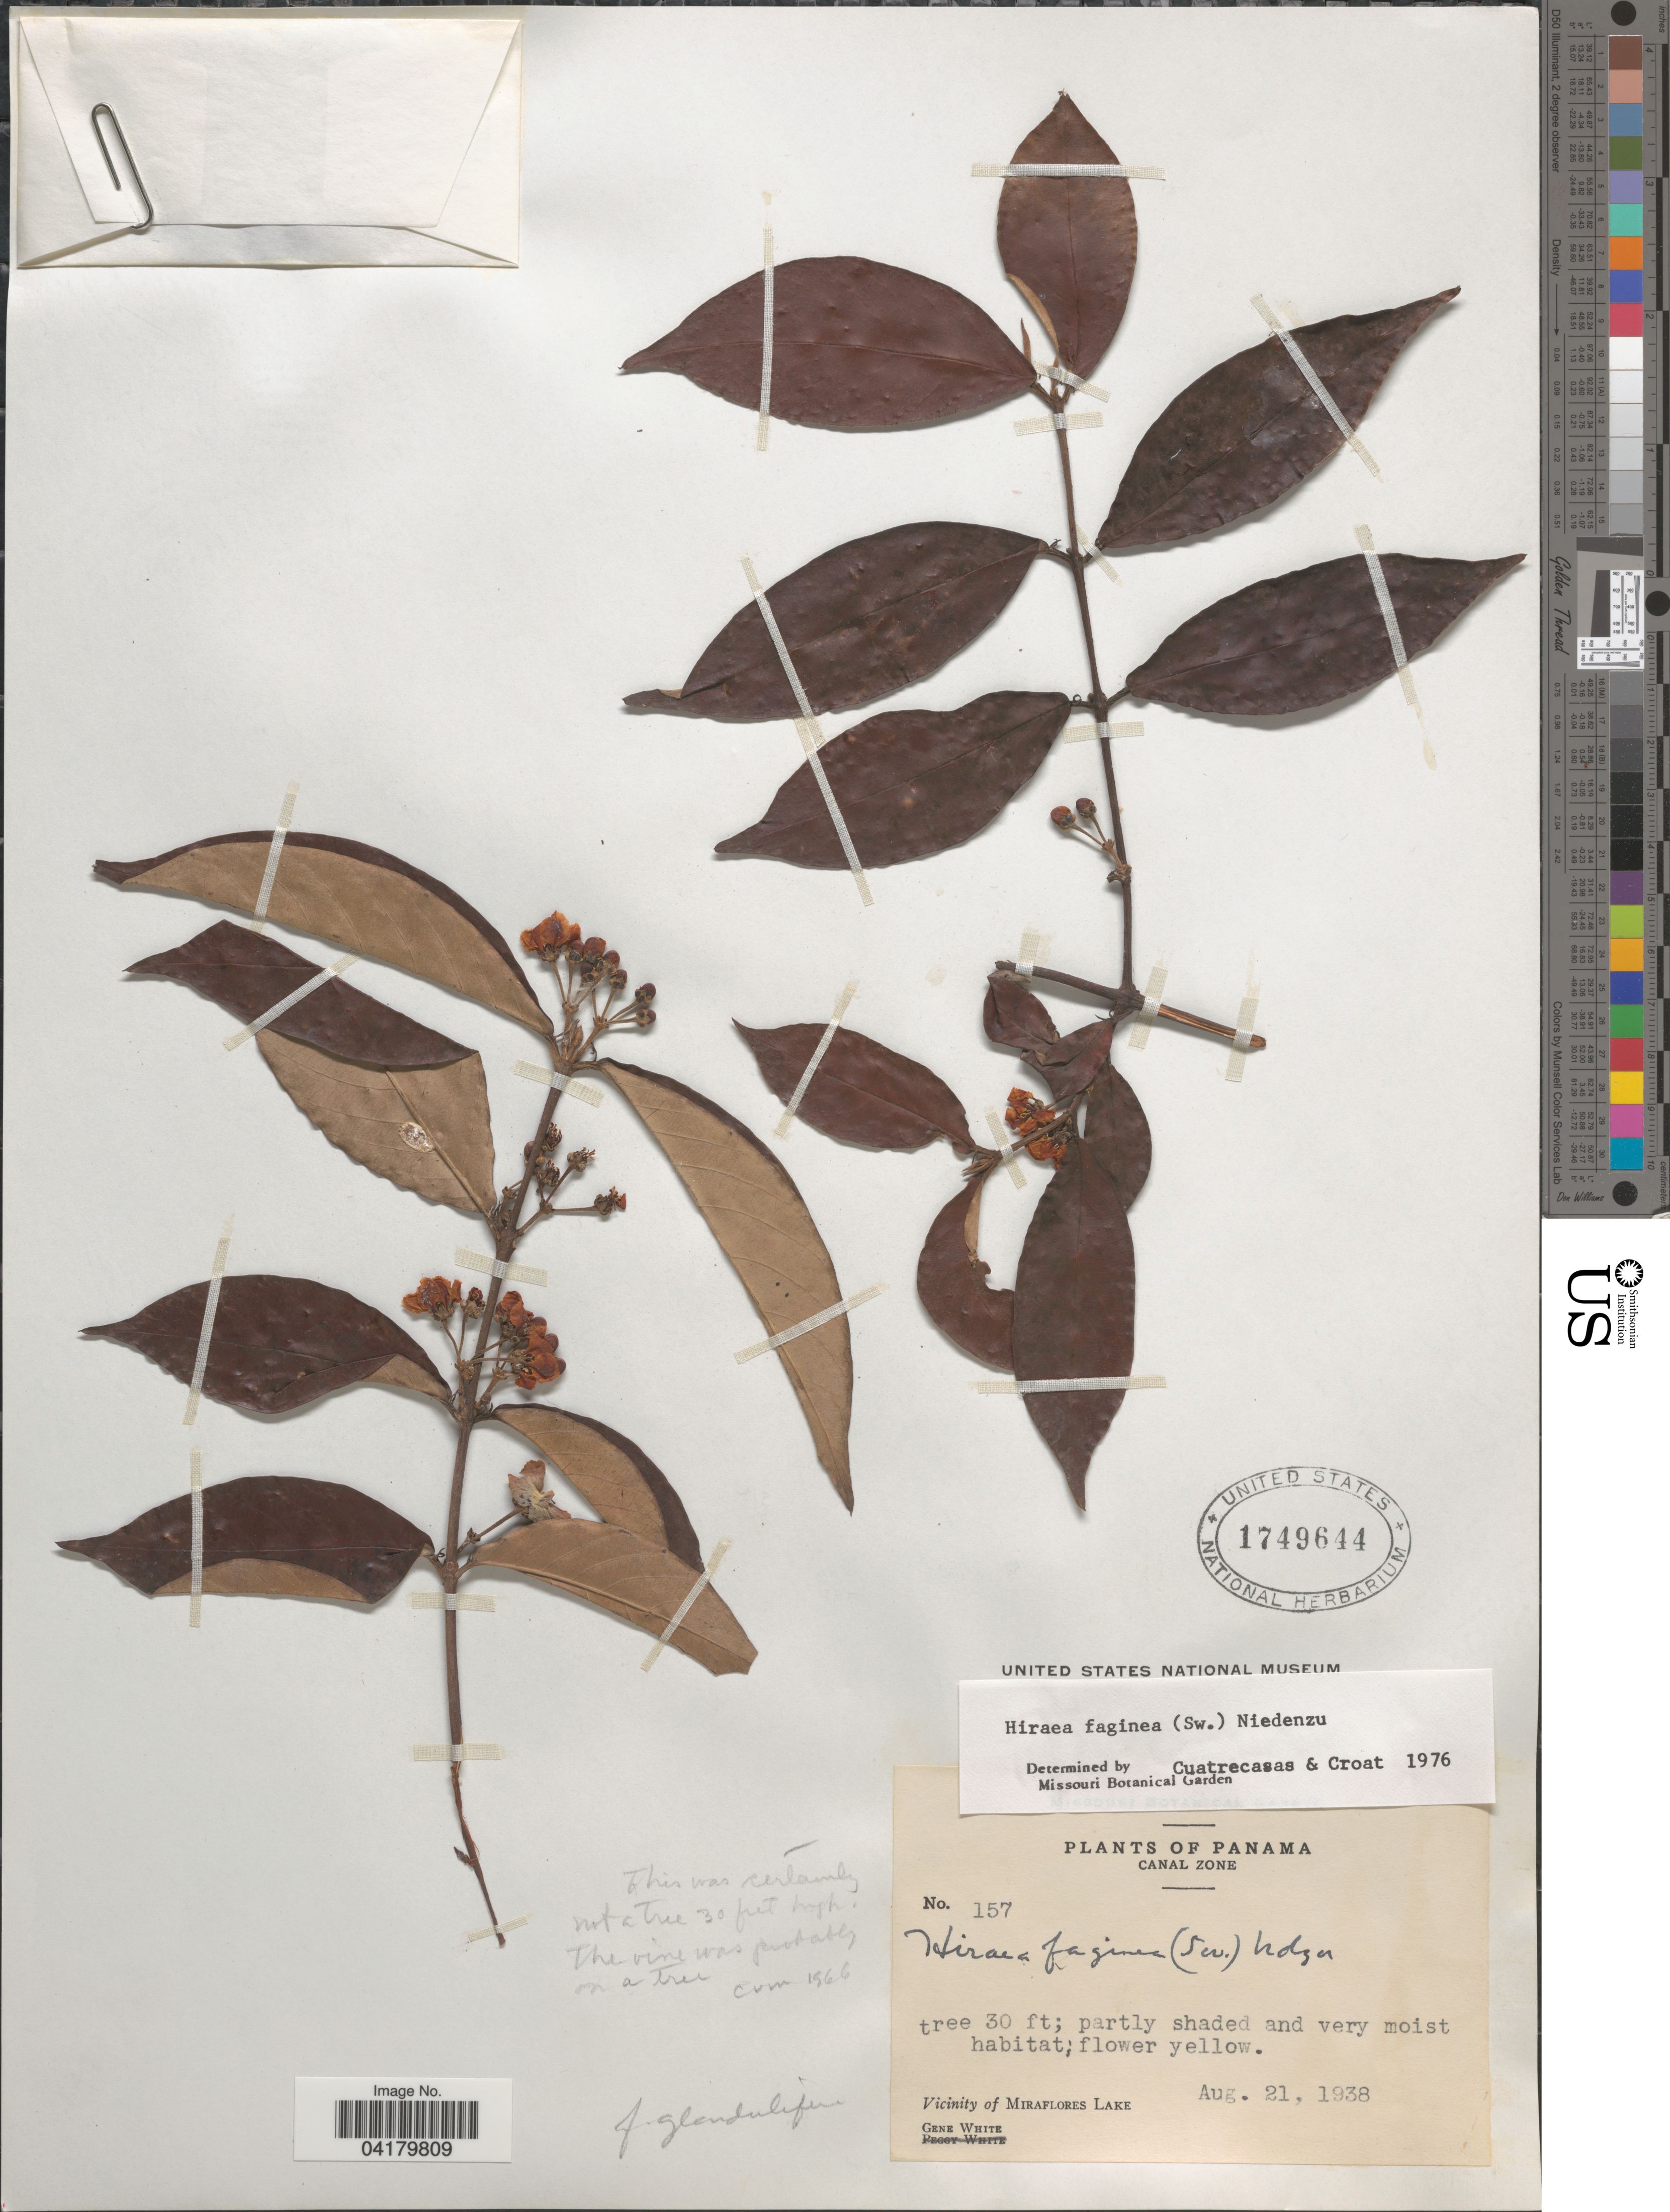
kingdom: Plantae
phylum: Tracheophyta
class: Magnoliopsida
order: Malpighiales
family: Malpighiaceae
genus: Hiraea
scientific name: Hiraea faginea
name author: (Sw.) Nied.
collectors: G. White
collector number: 157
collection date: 1938-08-21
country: Panama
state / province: Colón / Panamá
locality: Canal Zone. Vicinity of Miraflores Lake.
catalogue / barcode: US 1749644